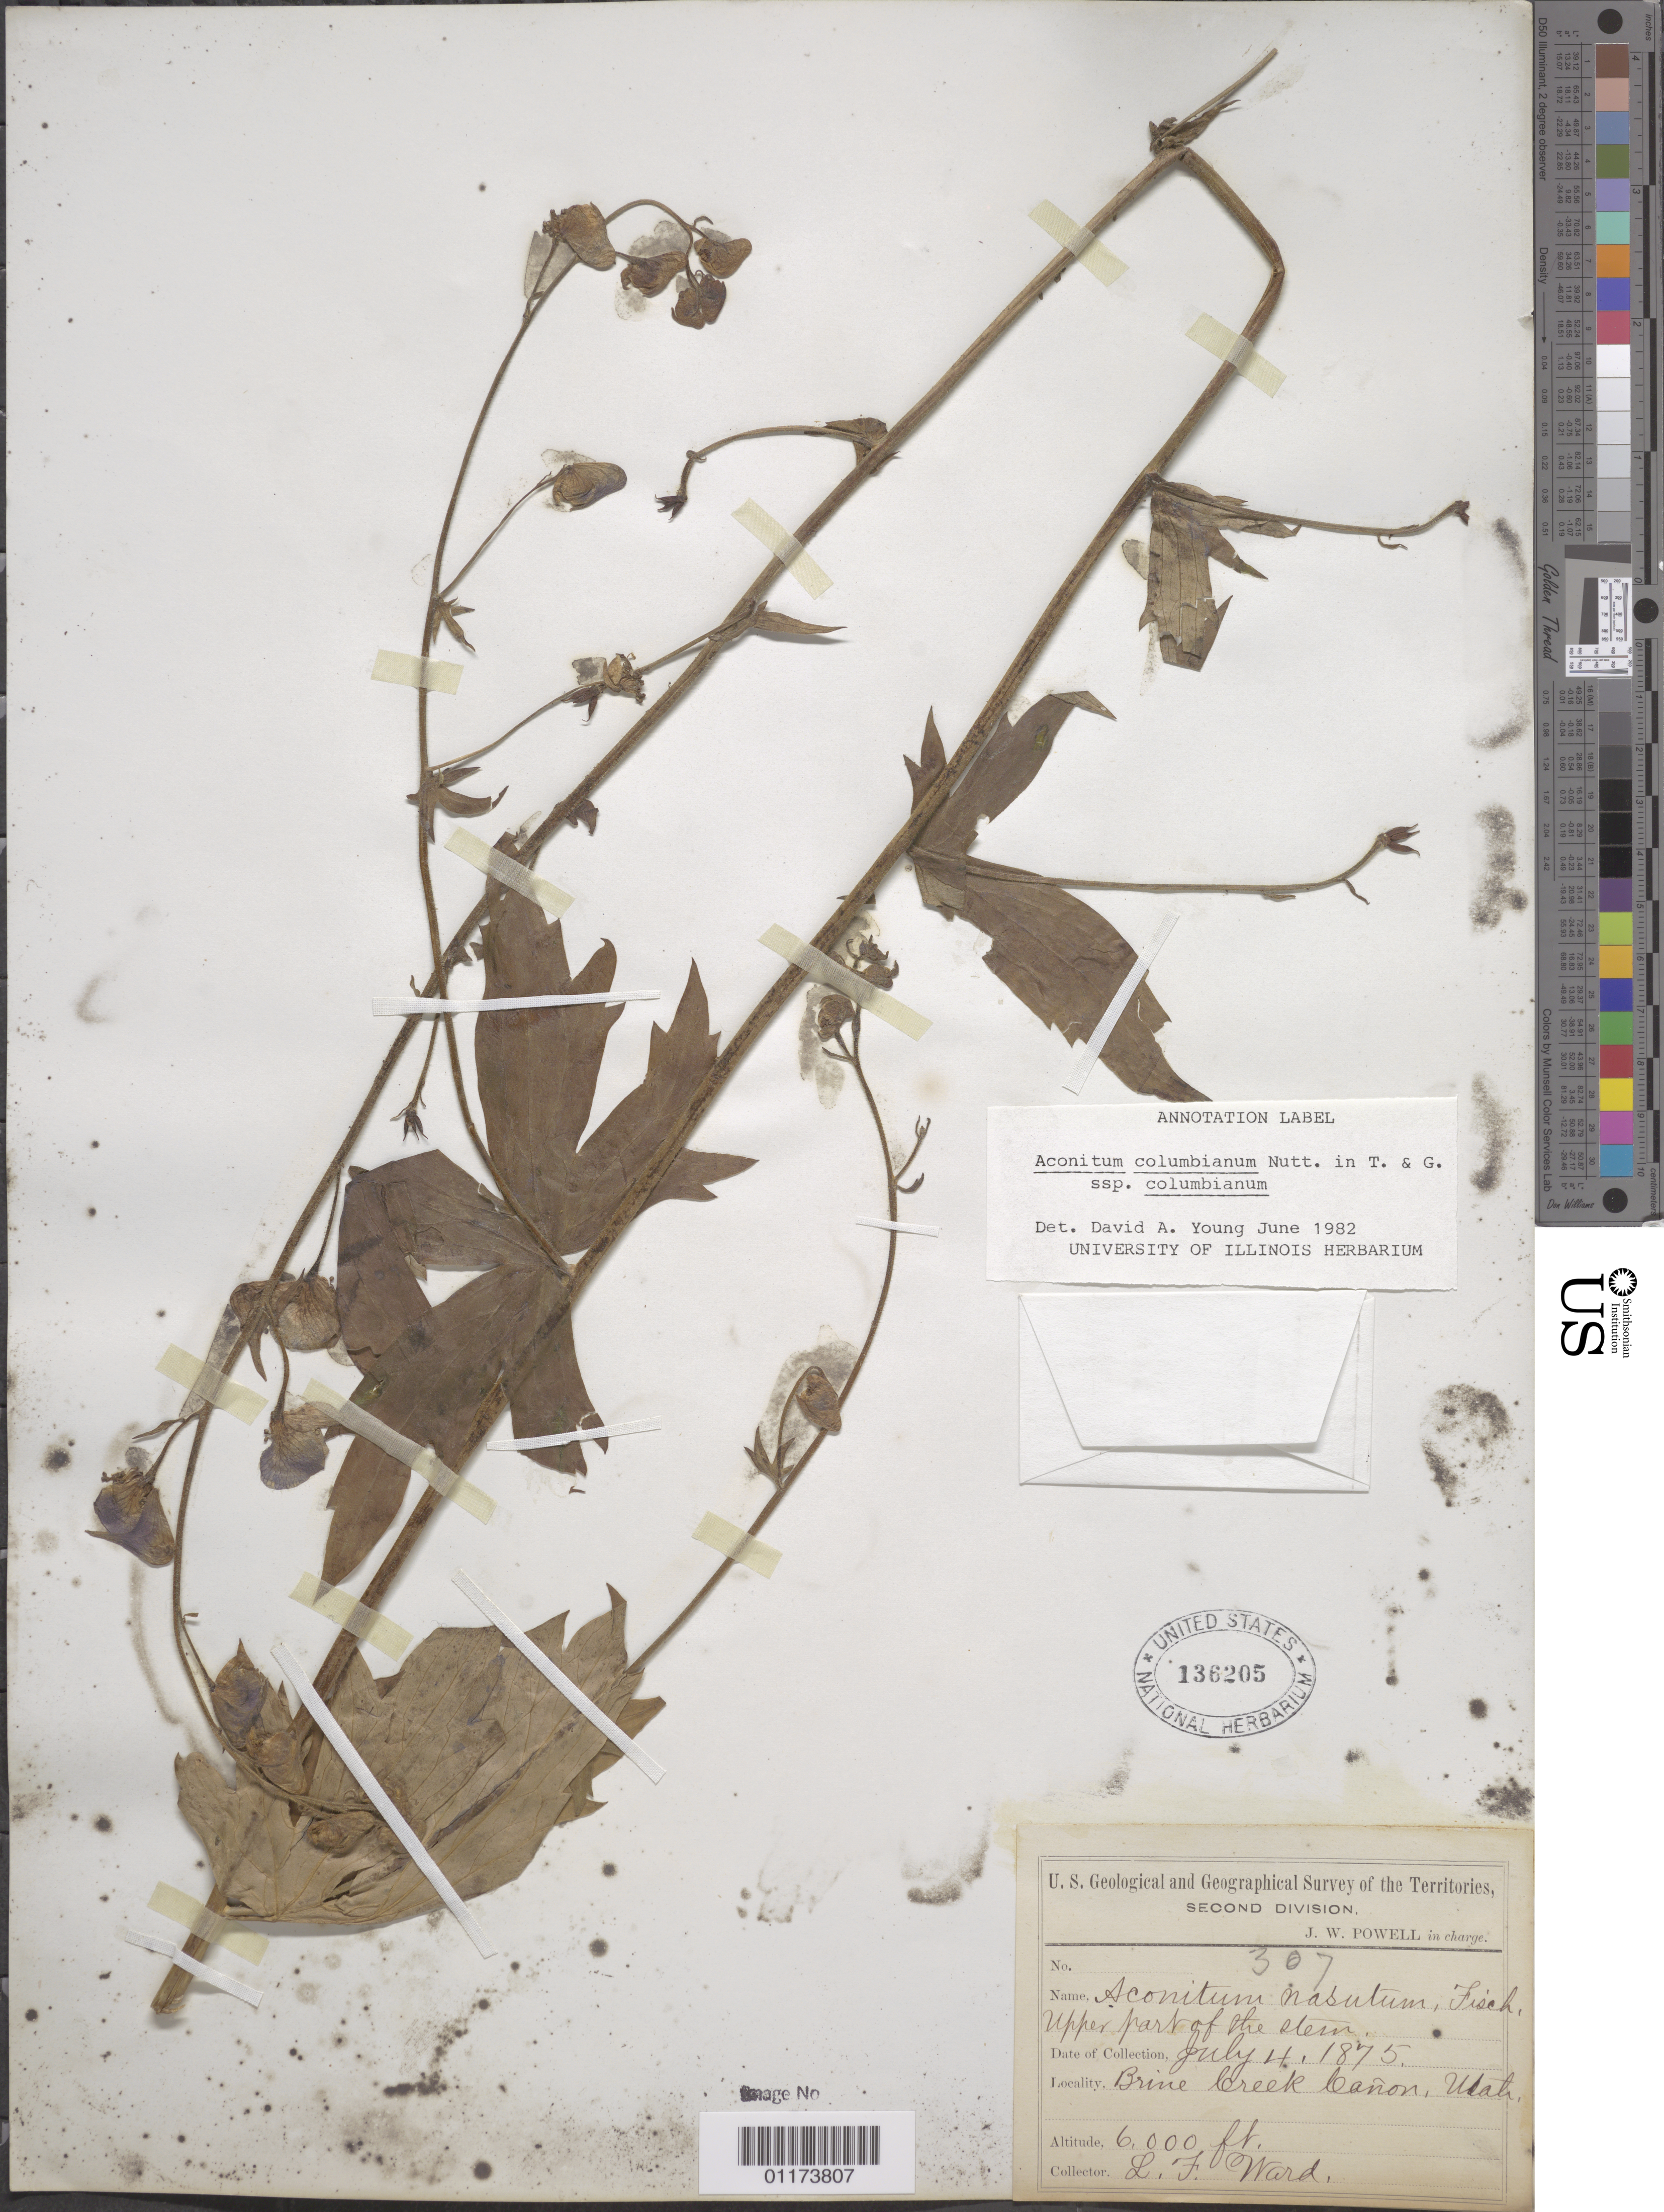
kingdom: Plantae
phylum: Tracheophyta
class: Magnoliopsida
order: Ranunculales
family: Ranunculaceae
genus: Aconitum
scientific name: Aconitum columbianum subsp. columbianum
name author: Nutt.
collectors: L. F. Ward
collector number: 307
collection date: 1875-07-04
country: United States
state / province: Utah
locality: Brine Creek Canyon.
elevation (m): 1829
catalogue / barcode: US 136205